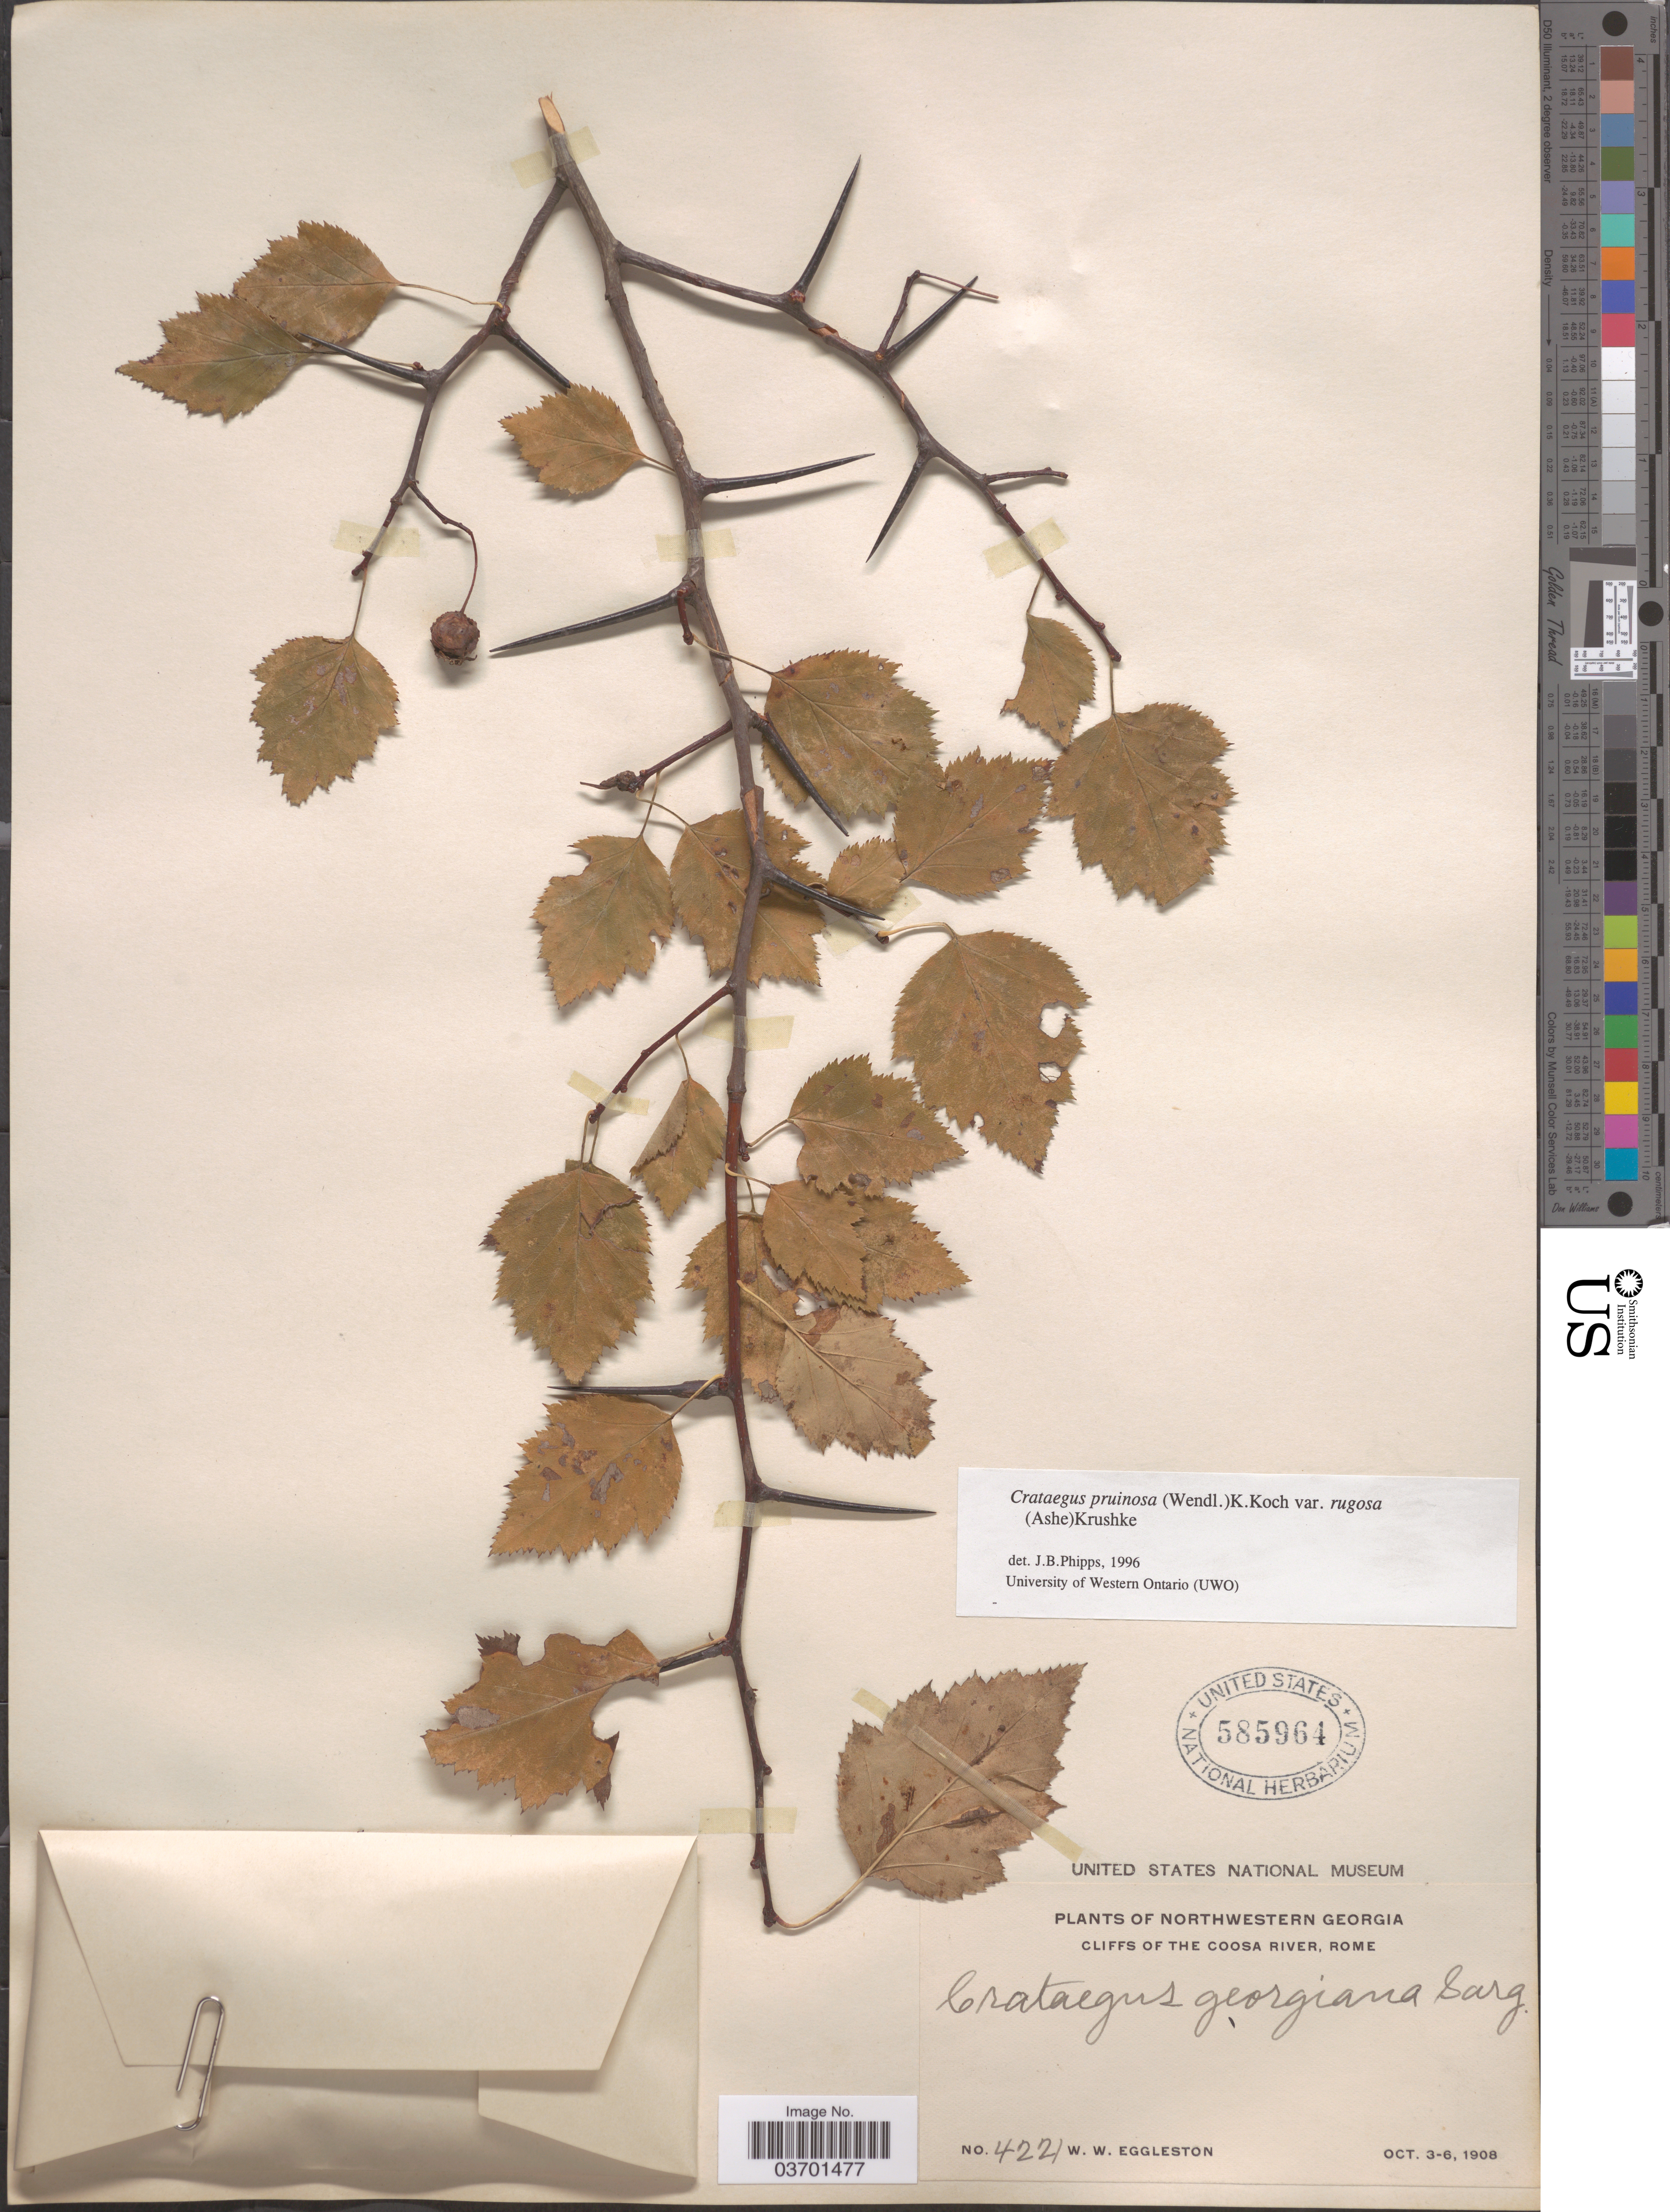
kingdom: Plantae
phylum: Tracheophyta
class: Magnoliopsida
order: Rosales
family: Rosaceae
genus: Crataegus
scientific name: Crataegus pruinosa var. rugosa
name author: (Ashe) Kruschke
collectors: W. W. Eggleston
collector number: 4221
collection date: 1908-10-03/1908-10-06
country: United States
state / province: Georgia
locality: Northwestern Georgia. Cliffs of the Coosa River, Rome.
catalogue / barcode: US 585964